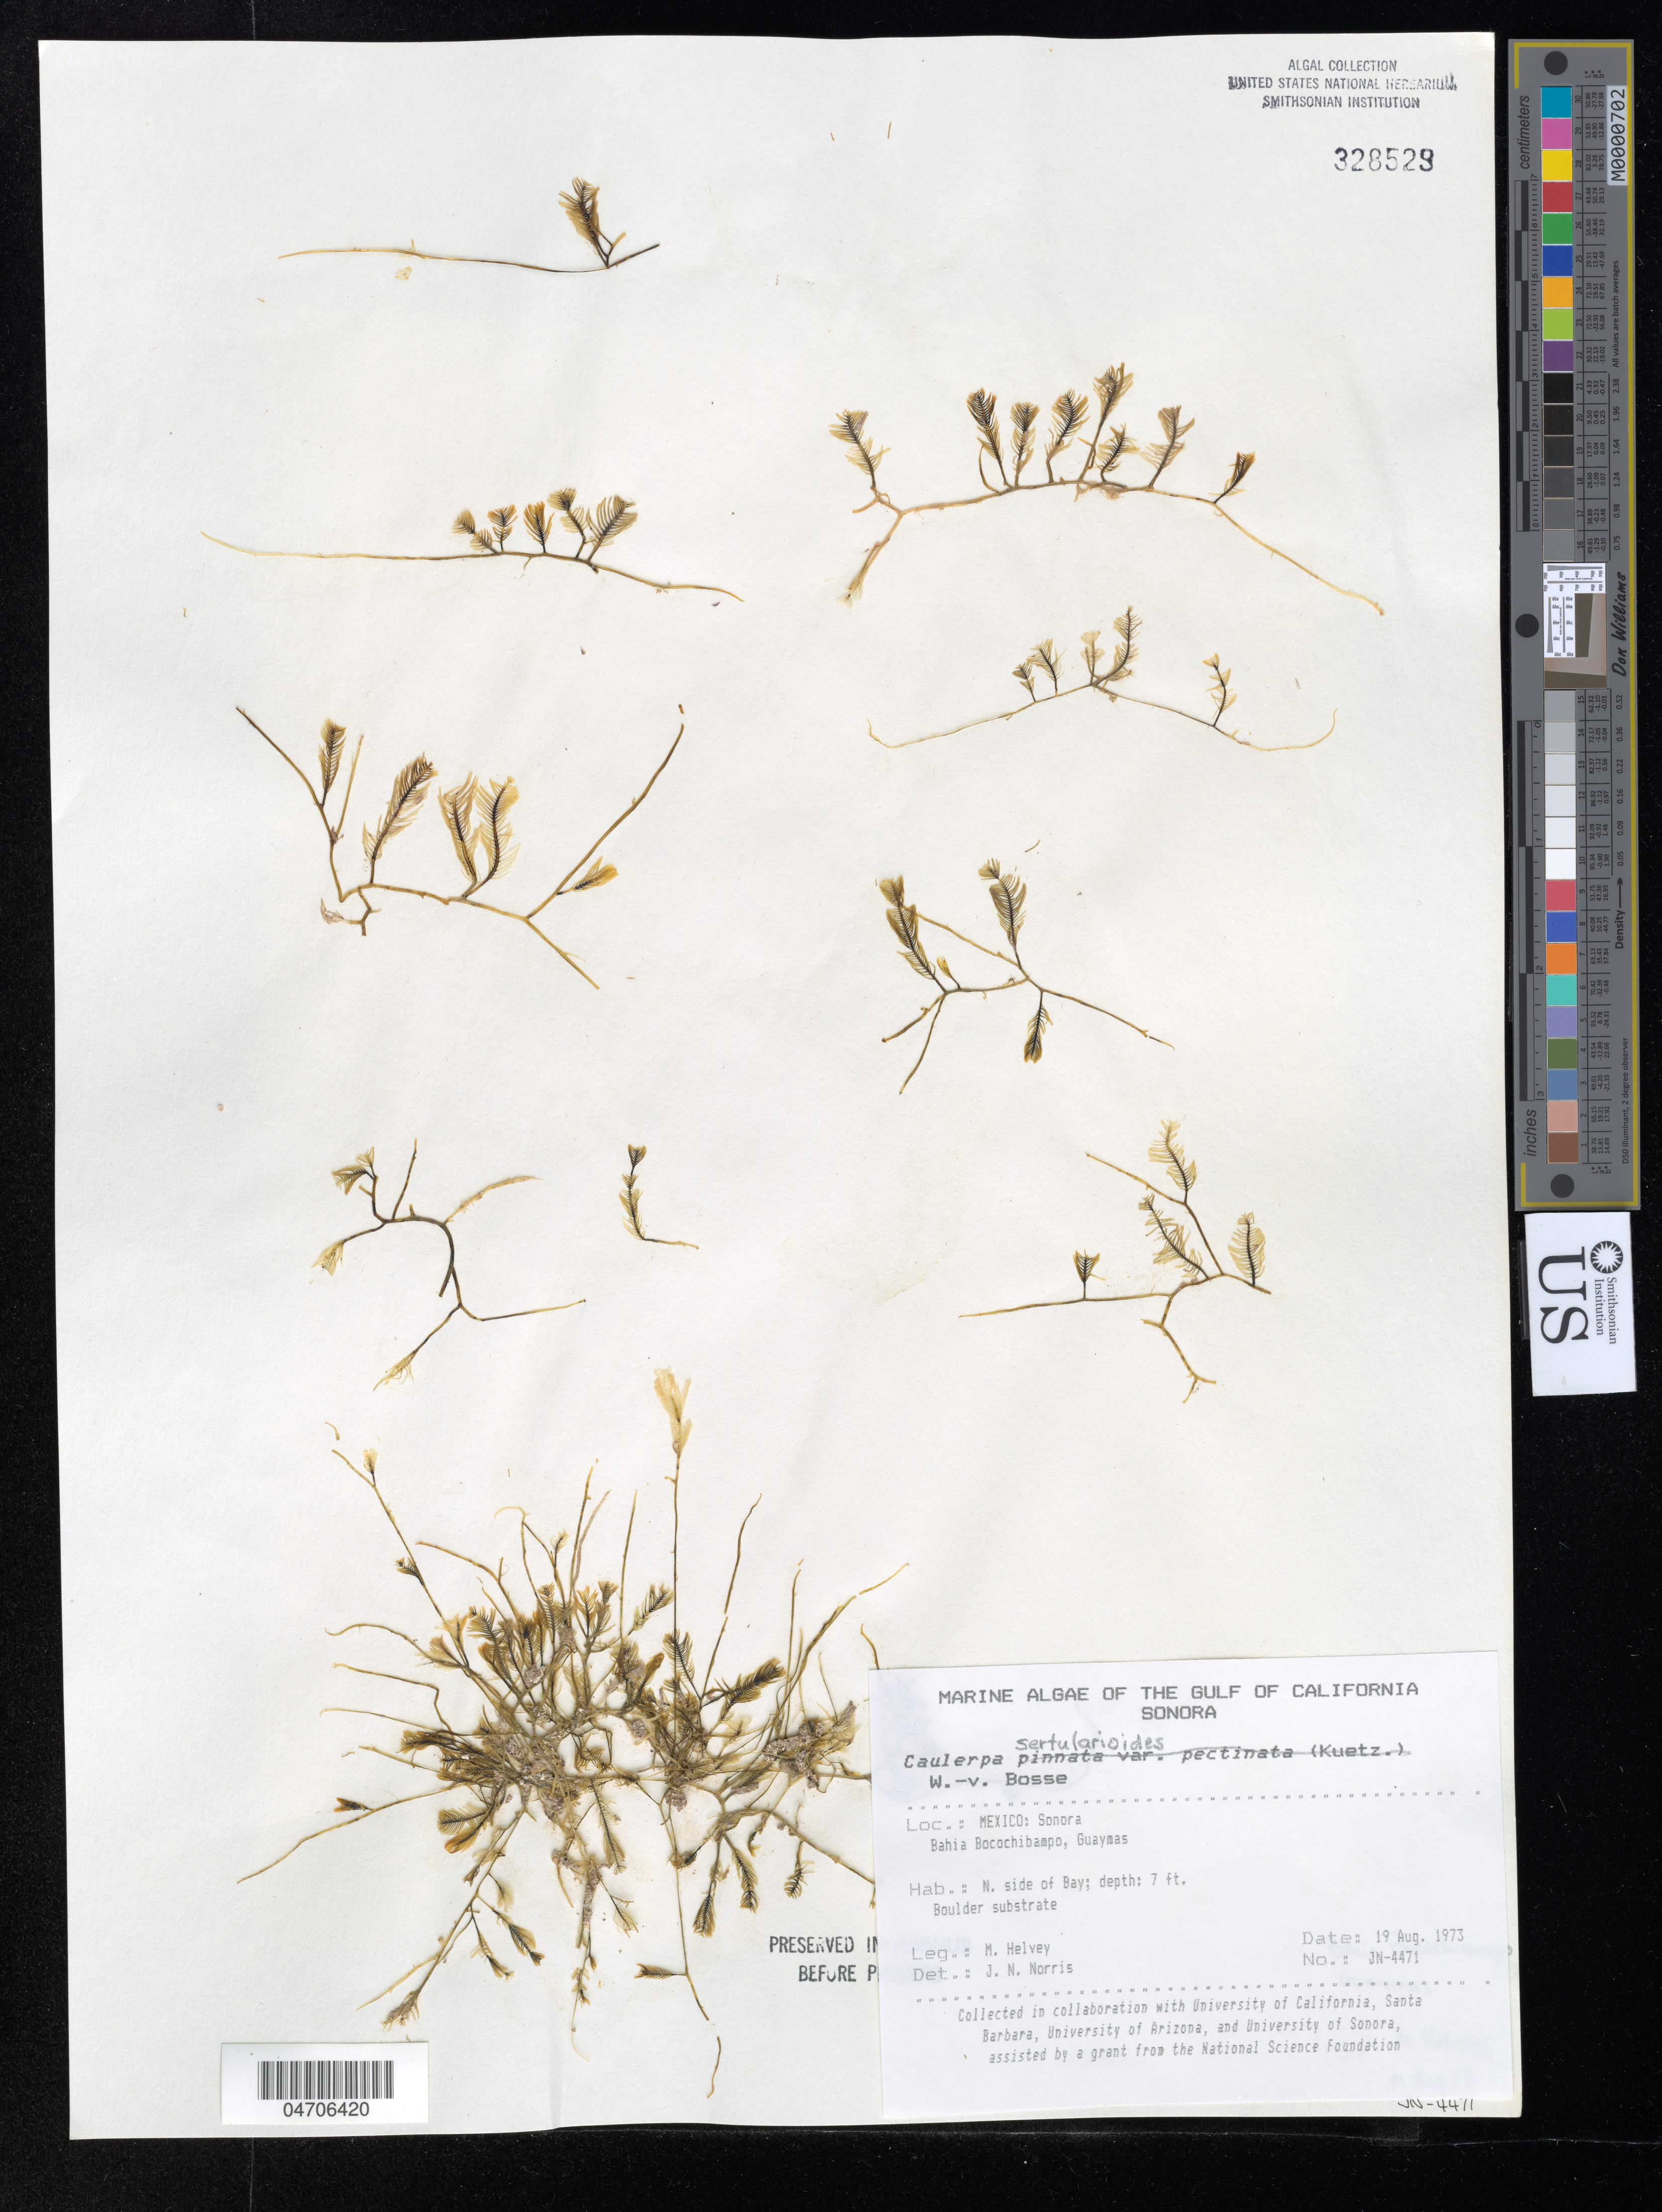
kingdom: Plantae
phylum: Chlorophyta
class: Ulvophyceae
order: Bryopsidales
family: Caulerpaceae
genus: Caulerpa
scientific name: Caulerpa sertularioides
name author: (S.G. Gmel.) M. Howe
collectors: M. Helvey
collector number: JN-4471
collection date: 1973-08-19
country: Mexico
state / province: Sonora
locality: The Gulf of California. Bahia Bocochibampo, Guaymas. N. side of Bay.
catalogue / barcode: US 328529